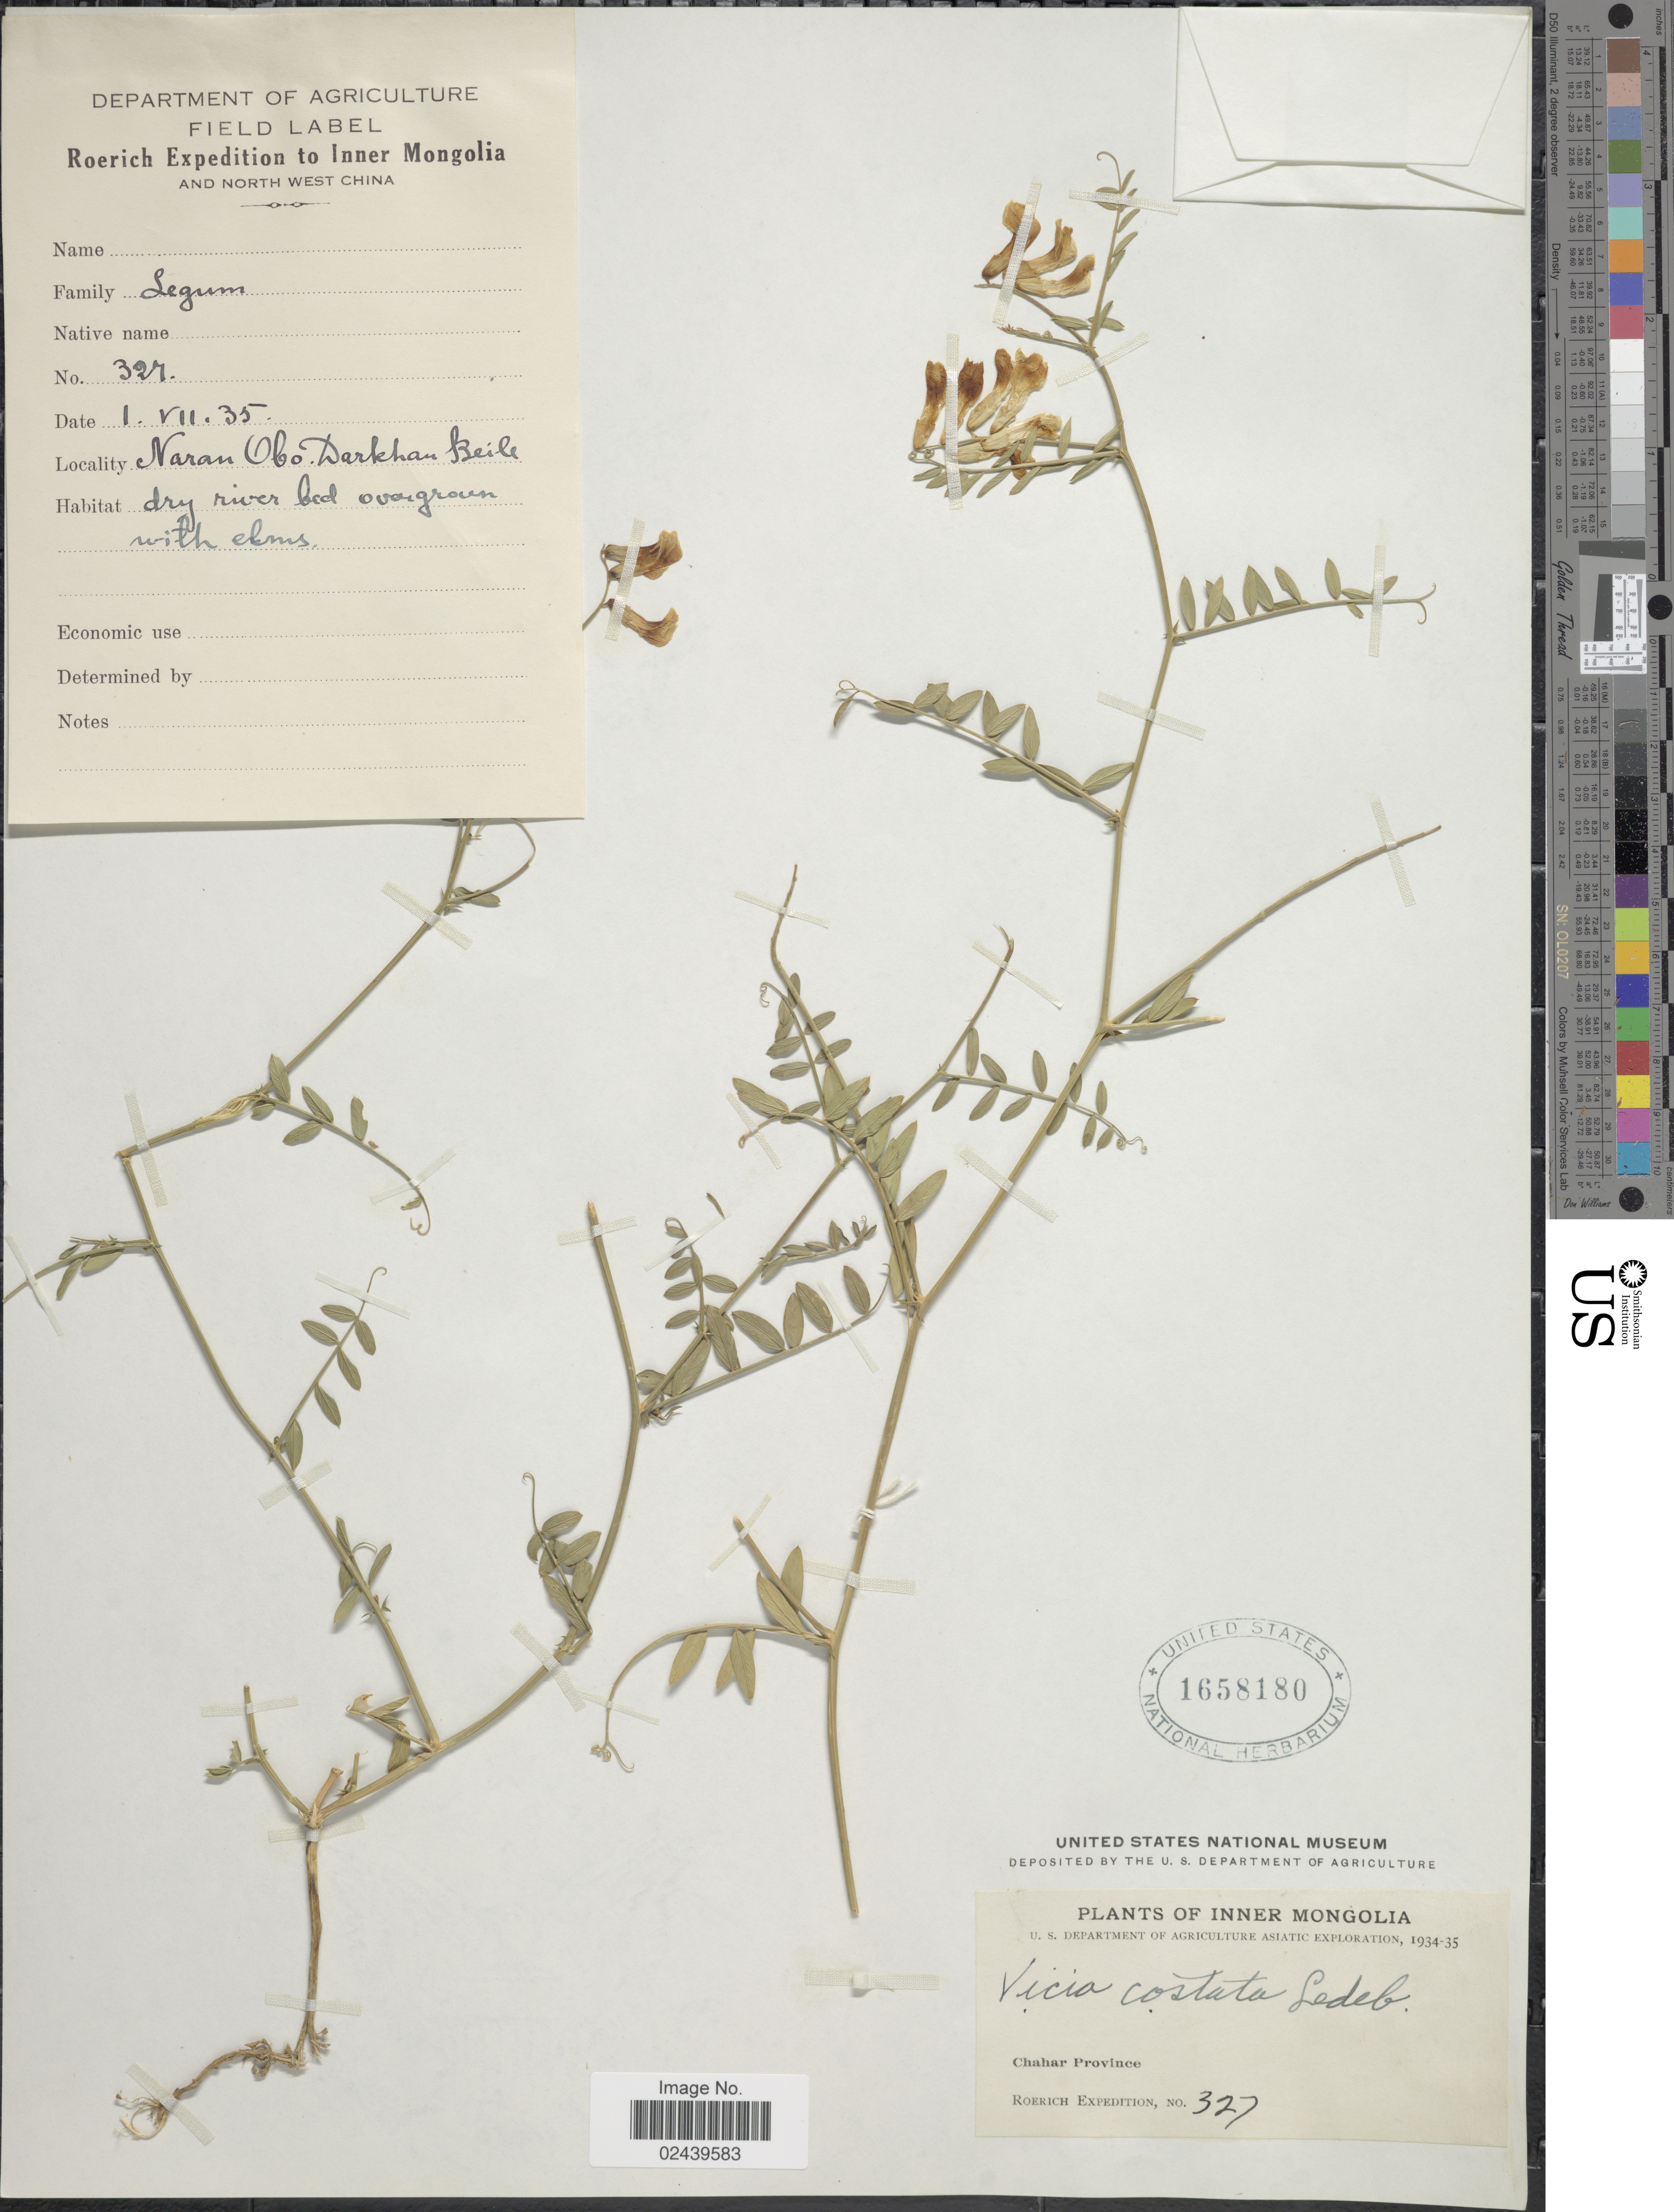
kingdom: Plantae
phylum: Tracheophyta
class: Magnoliopsida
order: Fabales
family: Fabaceae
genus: Vicia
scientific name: Vicia costata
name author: Ledeb.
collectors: Roerich Expedition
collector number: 327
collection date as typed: Transcribed d/m/y: 1/7/35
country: China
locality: Inner Mongolia and north west China. Chahar Province, Naran obo. Darkhan Beile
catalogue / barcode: US 1658180